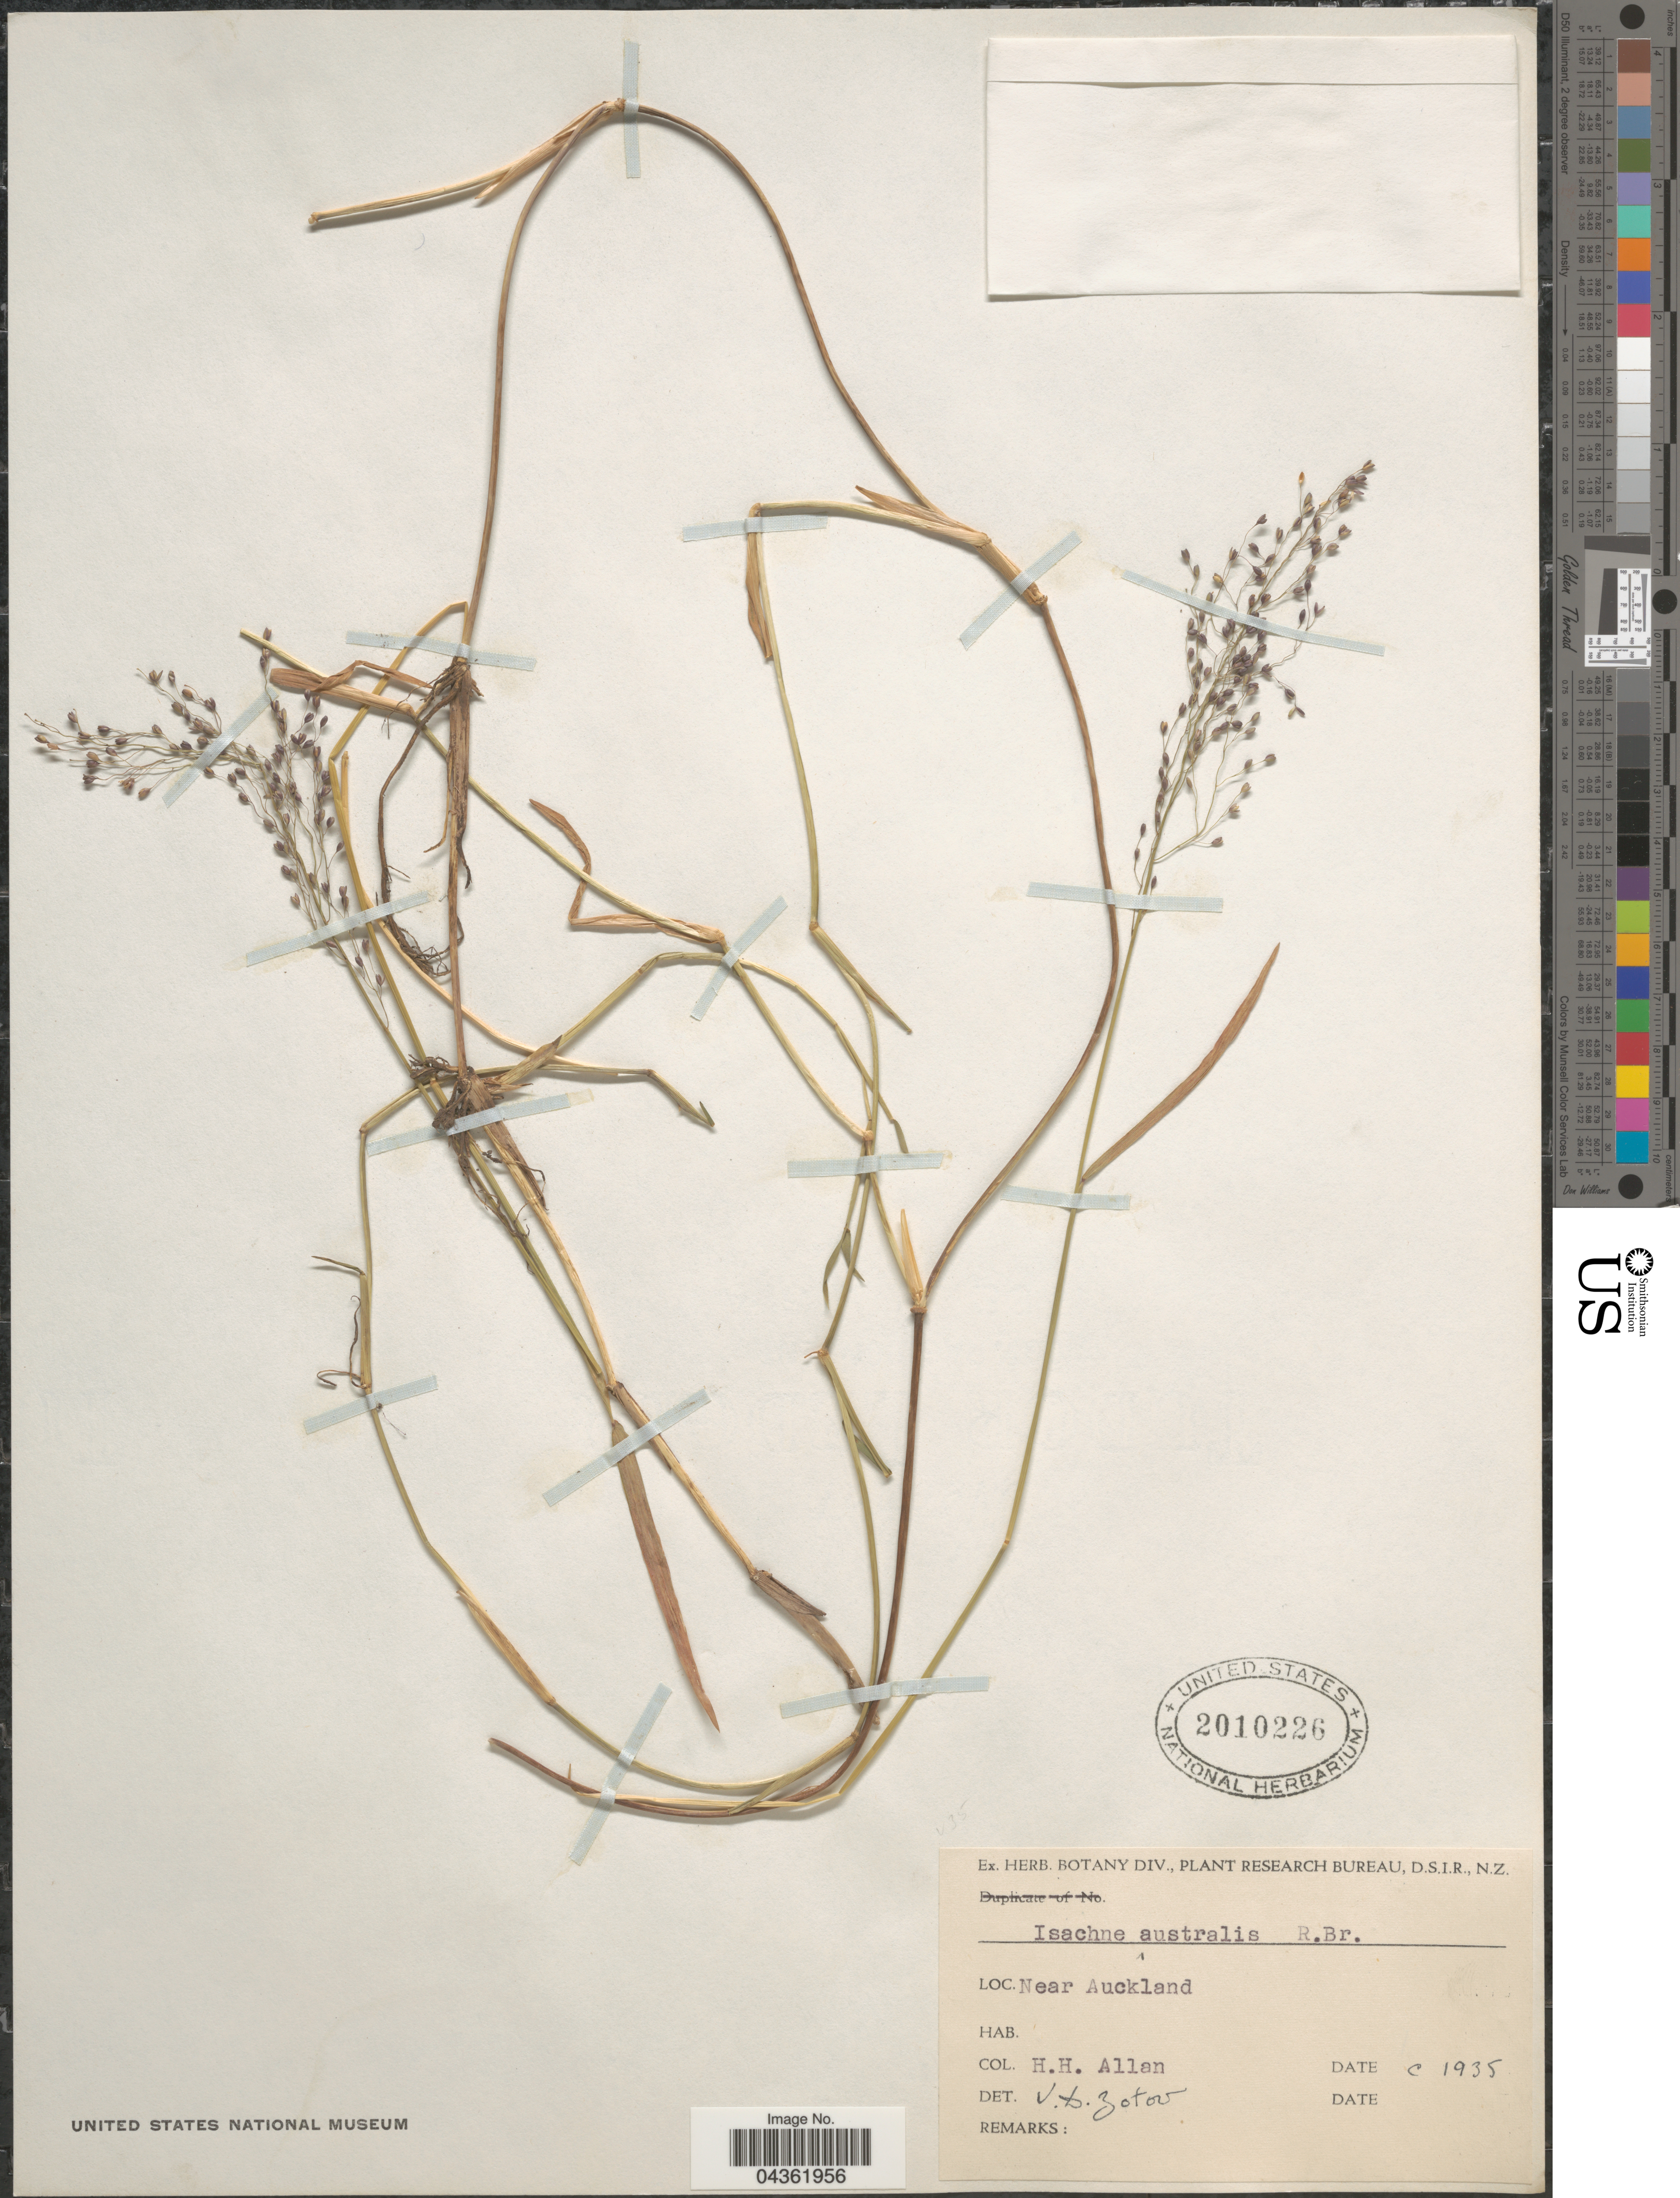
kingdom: Plantae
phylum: Tracheophyta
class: Liliopsida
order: Poales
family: Poaceae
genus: Isachne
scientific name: Isachne globosa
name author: (Thunb.) Kuntze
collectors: H. Allan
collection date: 1935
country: New Zealand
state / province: Auckland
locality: Near Auckland.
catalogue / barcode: US 2010226